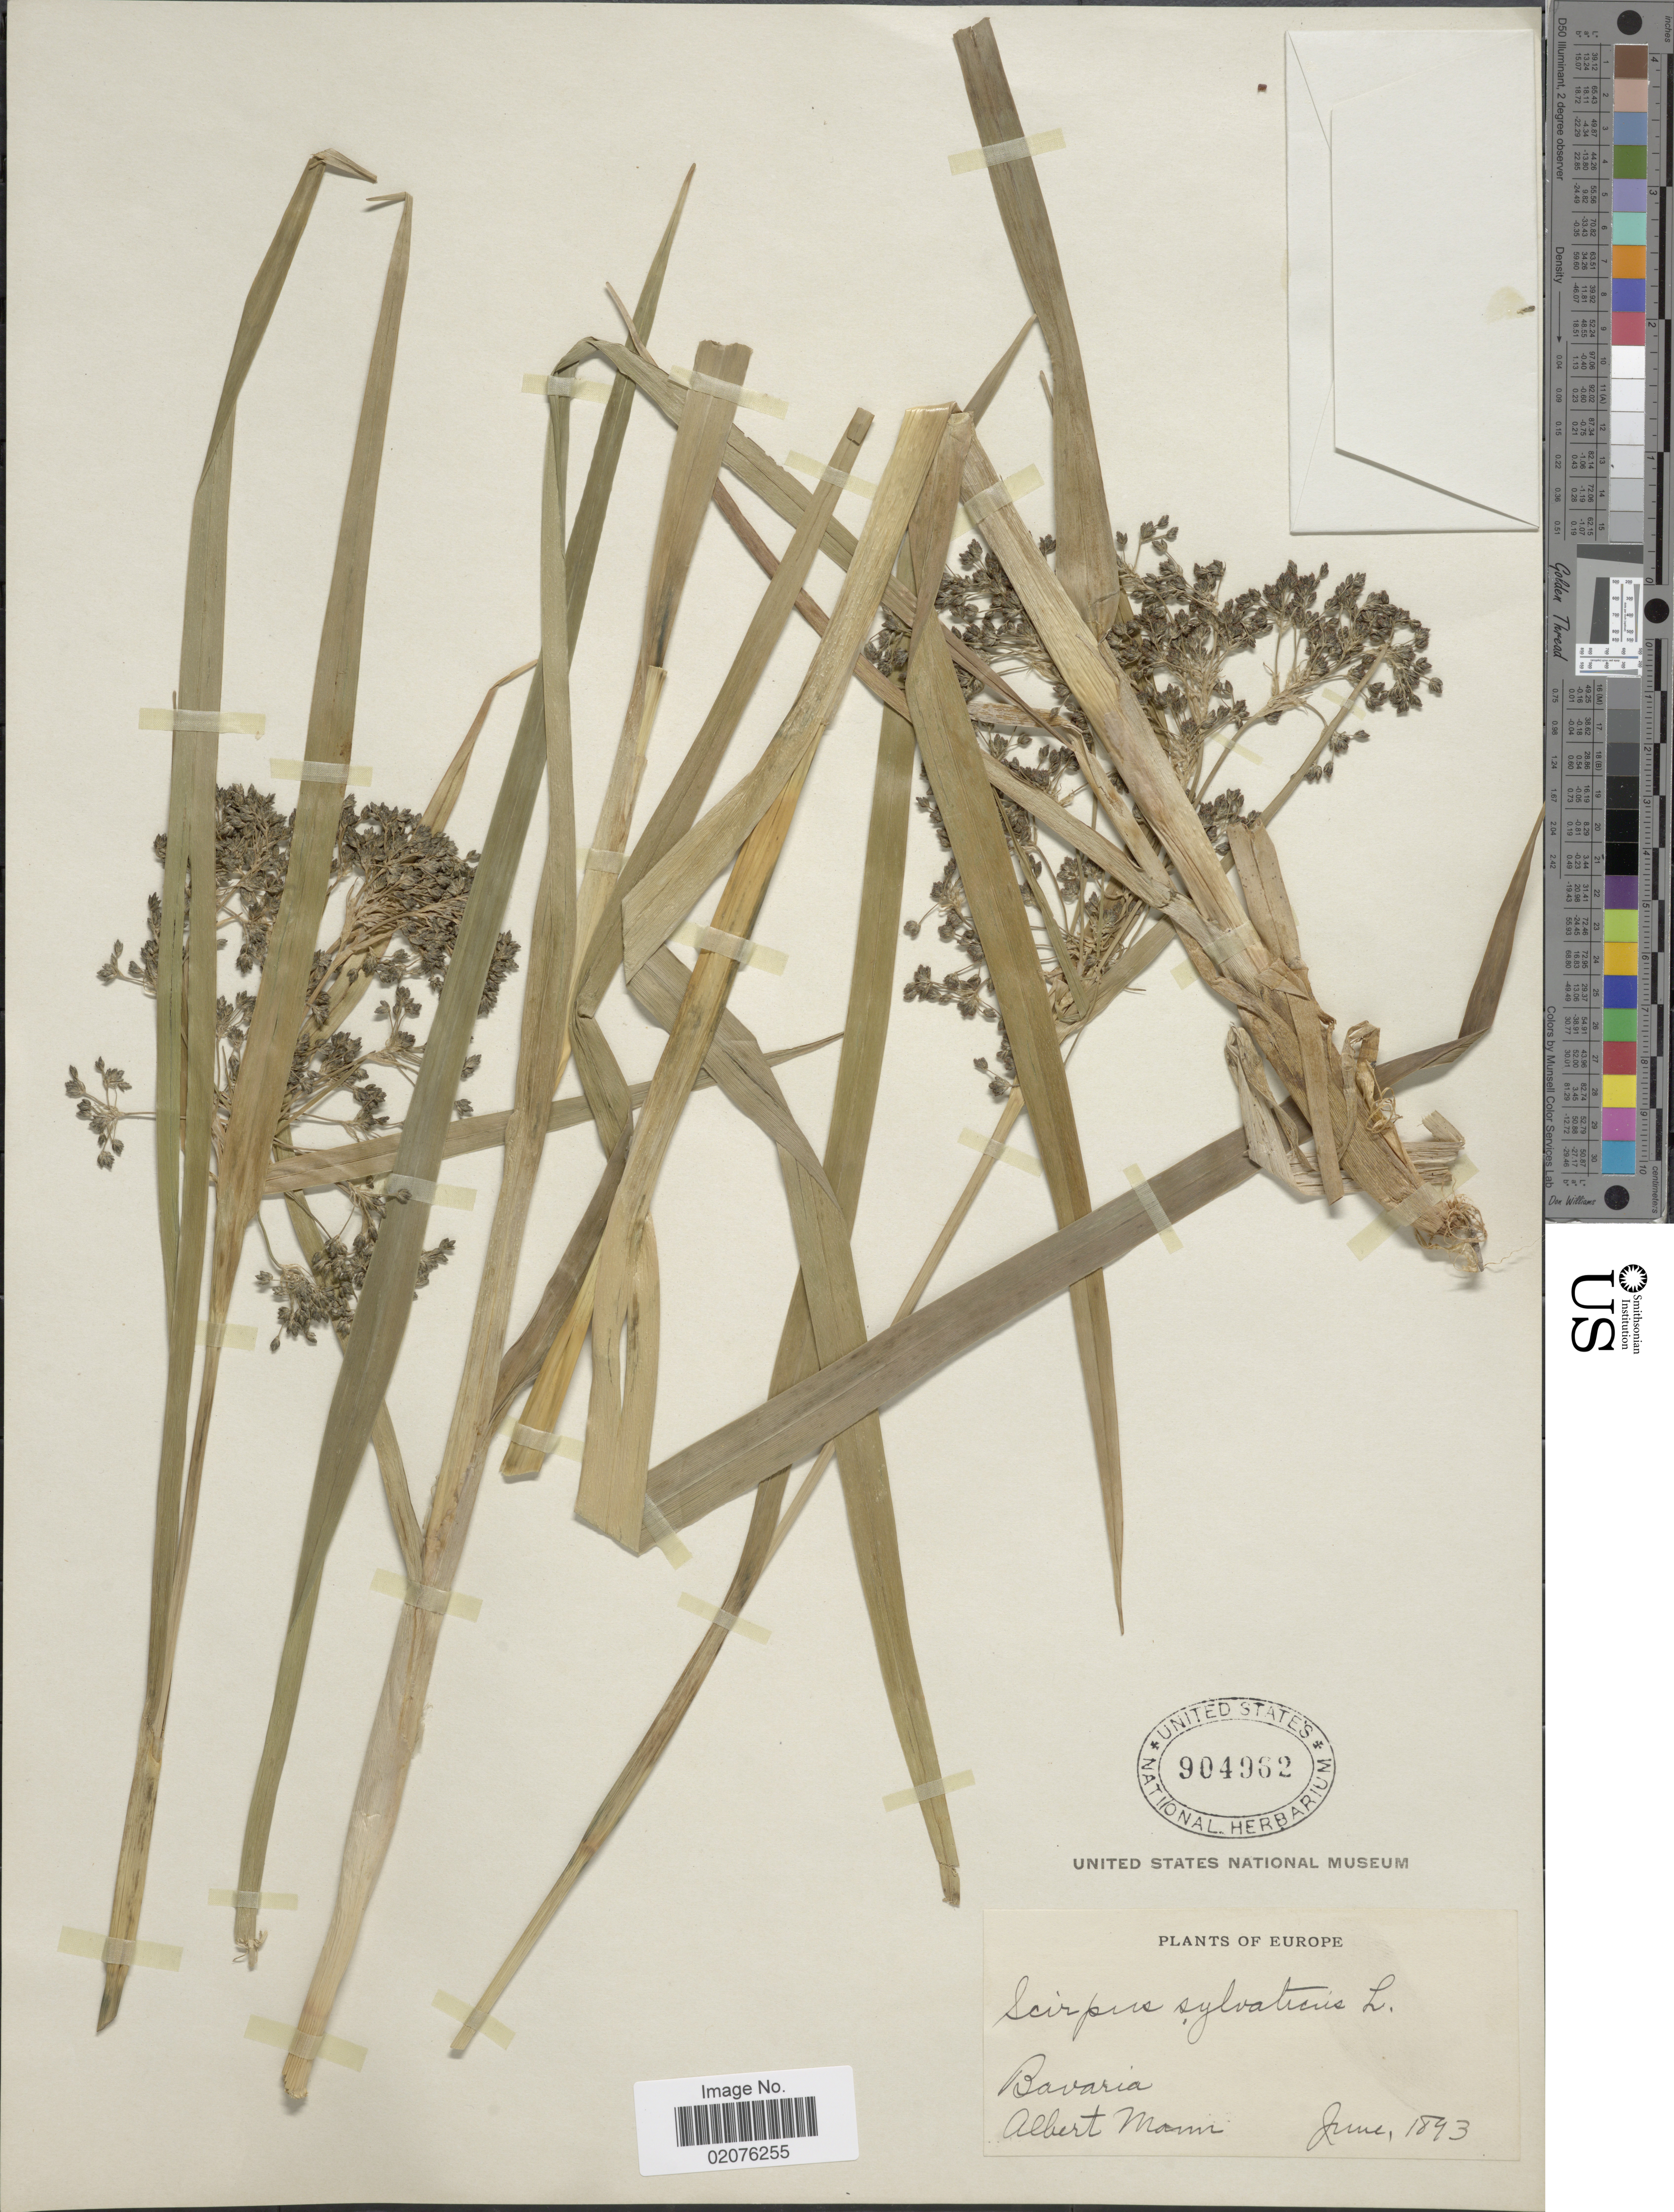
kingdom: Plantae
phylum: Tracheophyta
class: Liliopsida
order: Poales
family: Cyperaceae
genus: Scirpus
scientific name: Scirpus sylvaticus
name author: L.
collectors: A. Mann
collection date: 1893-06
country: Germany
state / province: Bayern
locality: Bavaria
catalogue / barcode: US 904962